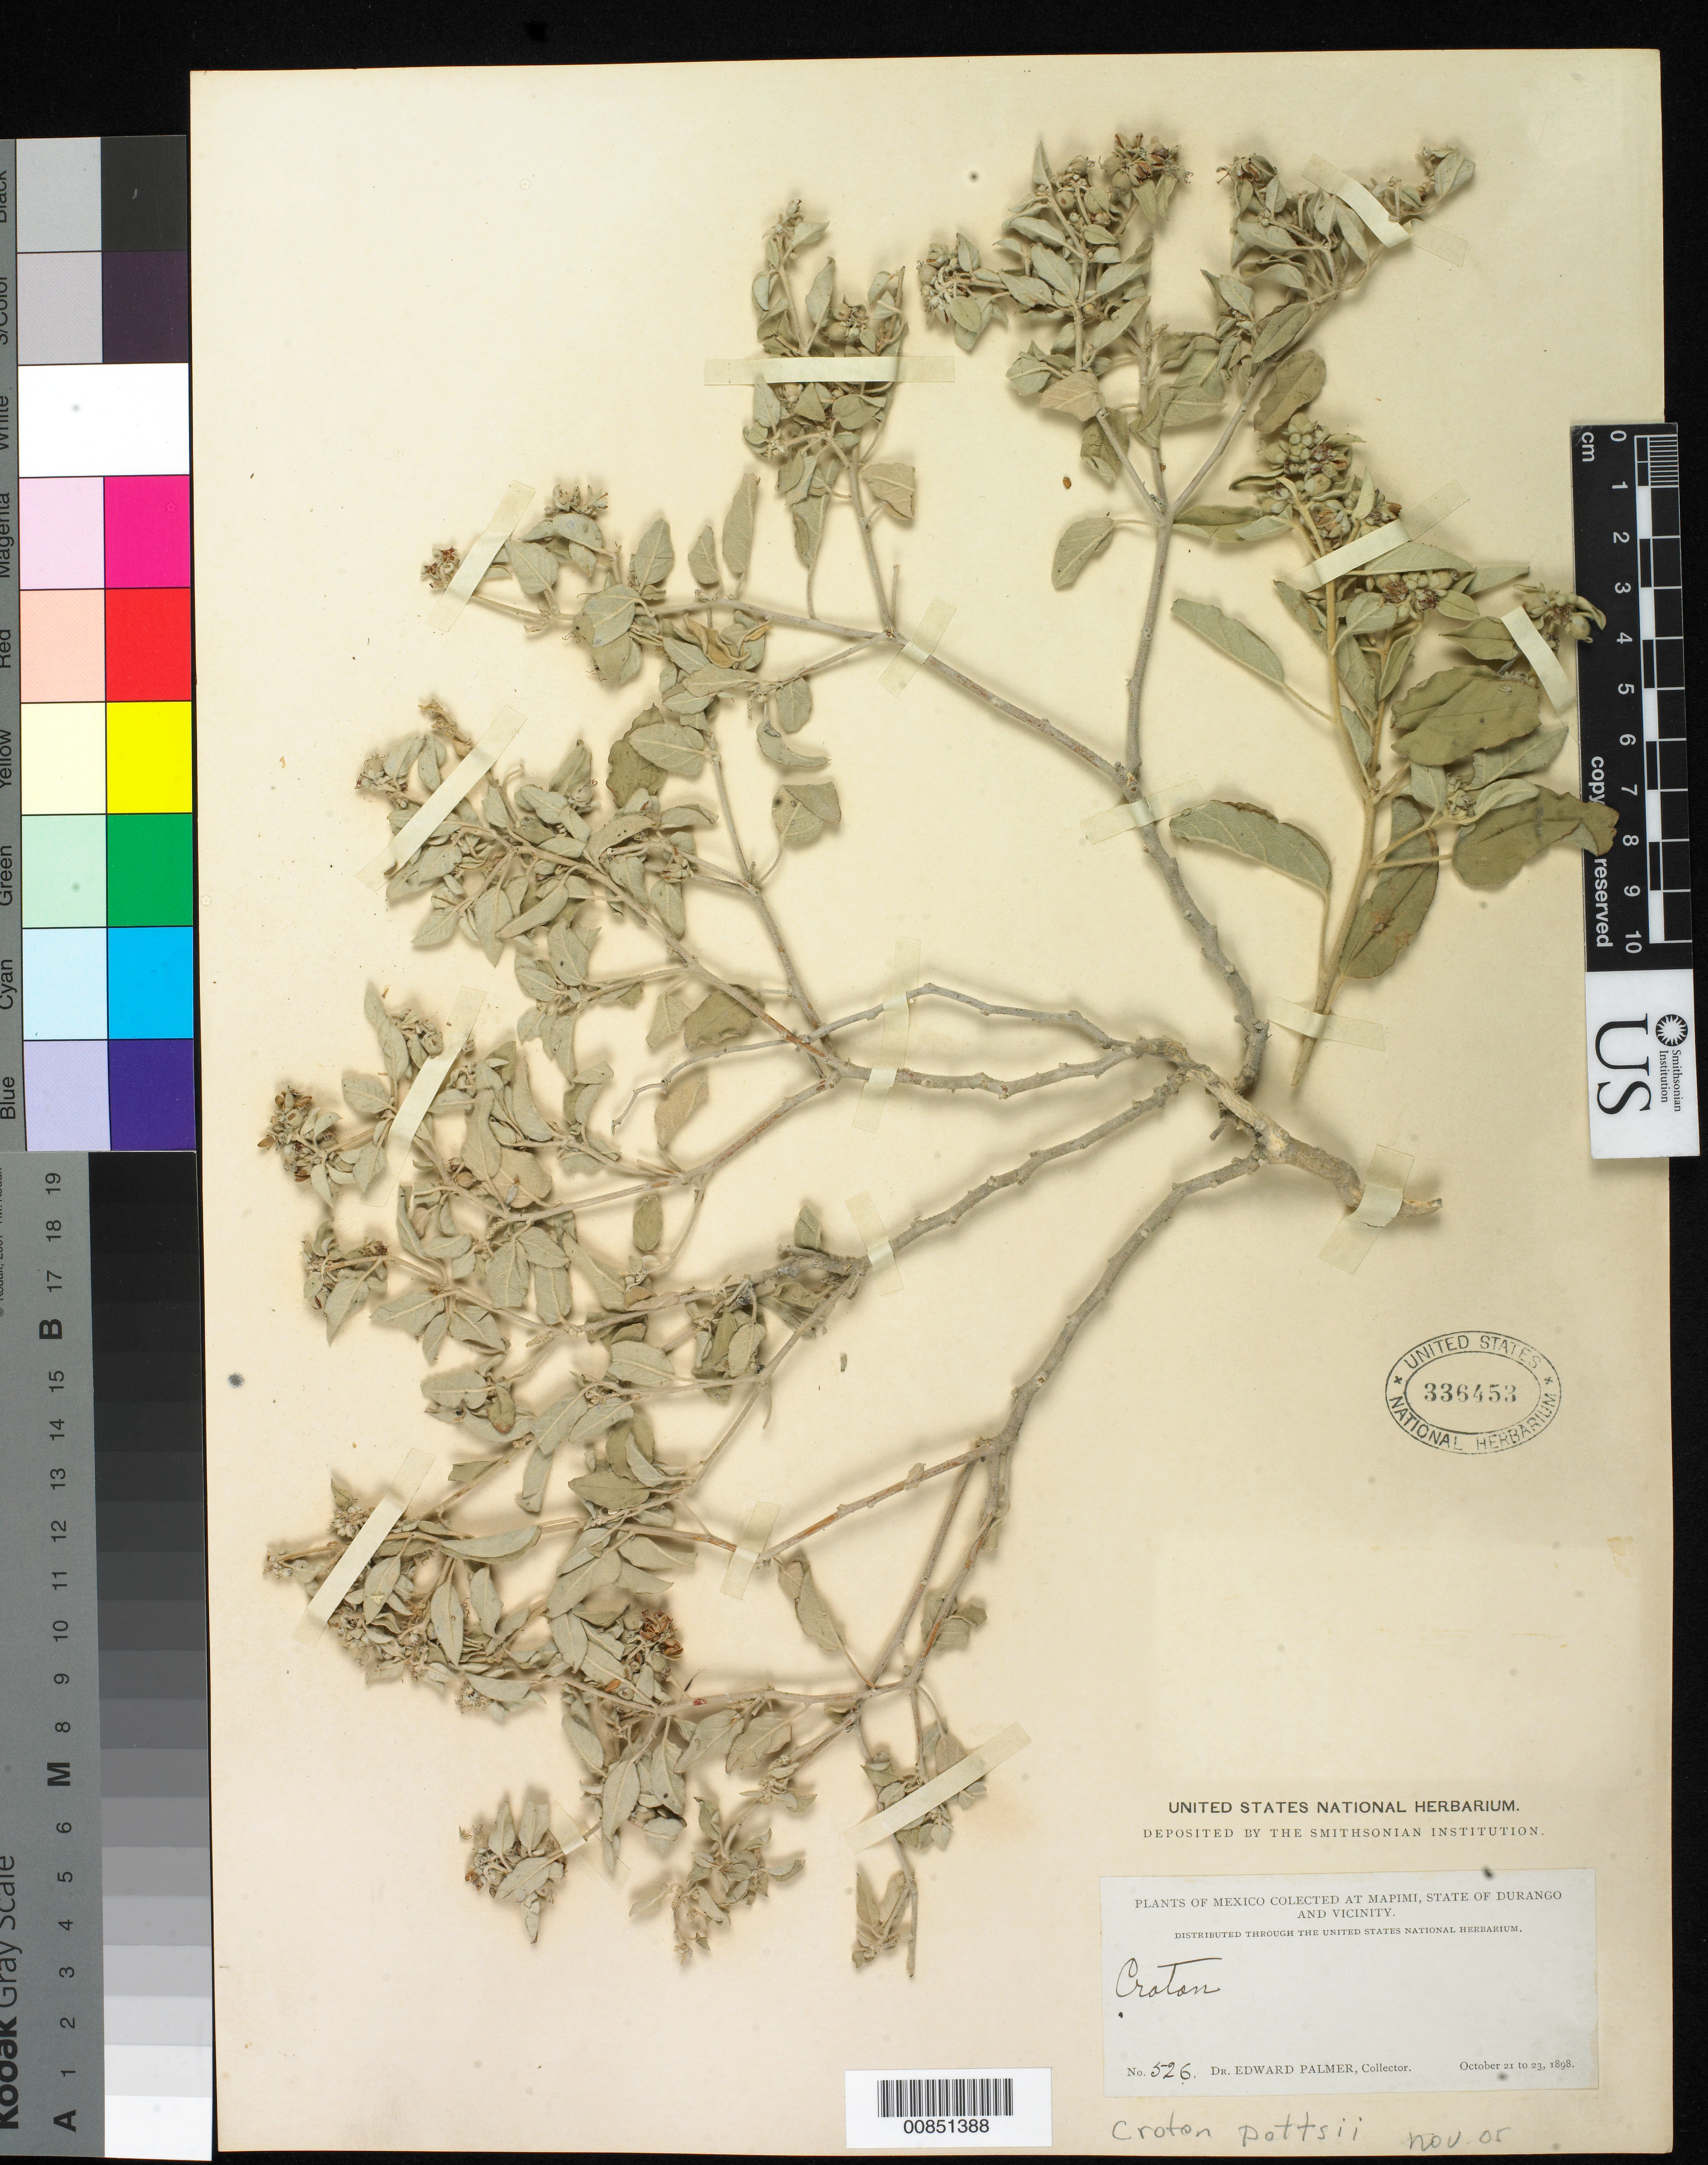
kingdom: Plantae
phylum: Tracheophyta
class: Magnoliopsida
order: Malpighiales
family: Euphorbiaceae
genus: Croton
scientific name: Croton pottsii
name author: (Klotzsch) Müll. Arg.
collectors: E. Palmer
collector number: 526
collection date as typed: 21 Oct 1898 to 23 Oct 1898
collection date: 1898-10-21/1898-10-23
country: Mexico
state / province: Durango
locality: Mapimi, Durango and vicinity.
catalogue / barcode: US 336453